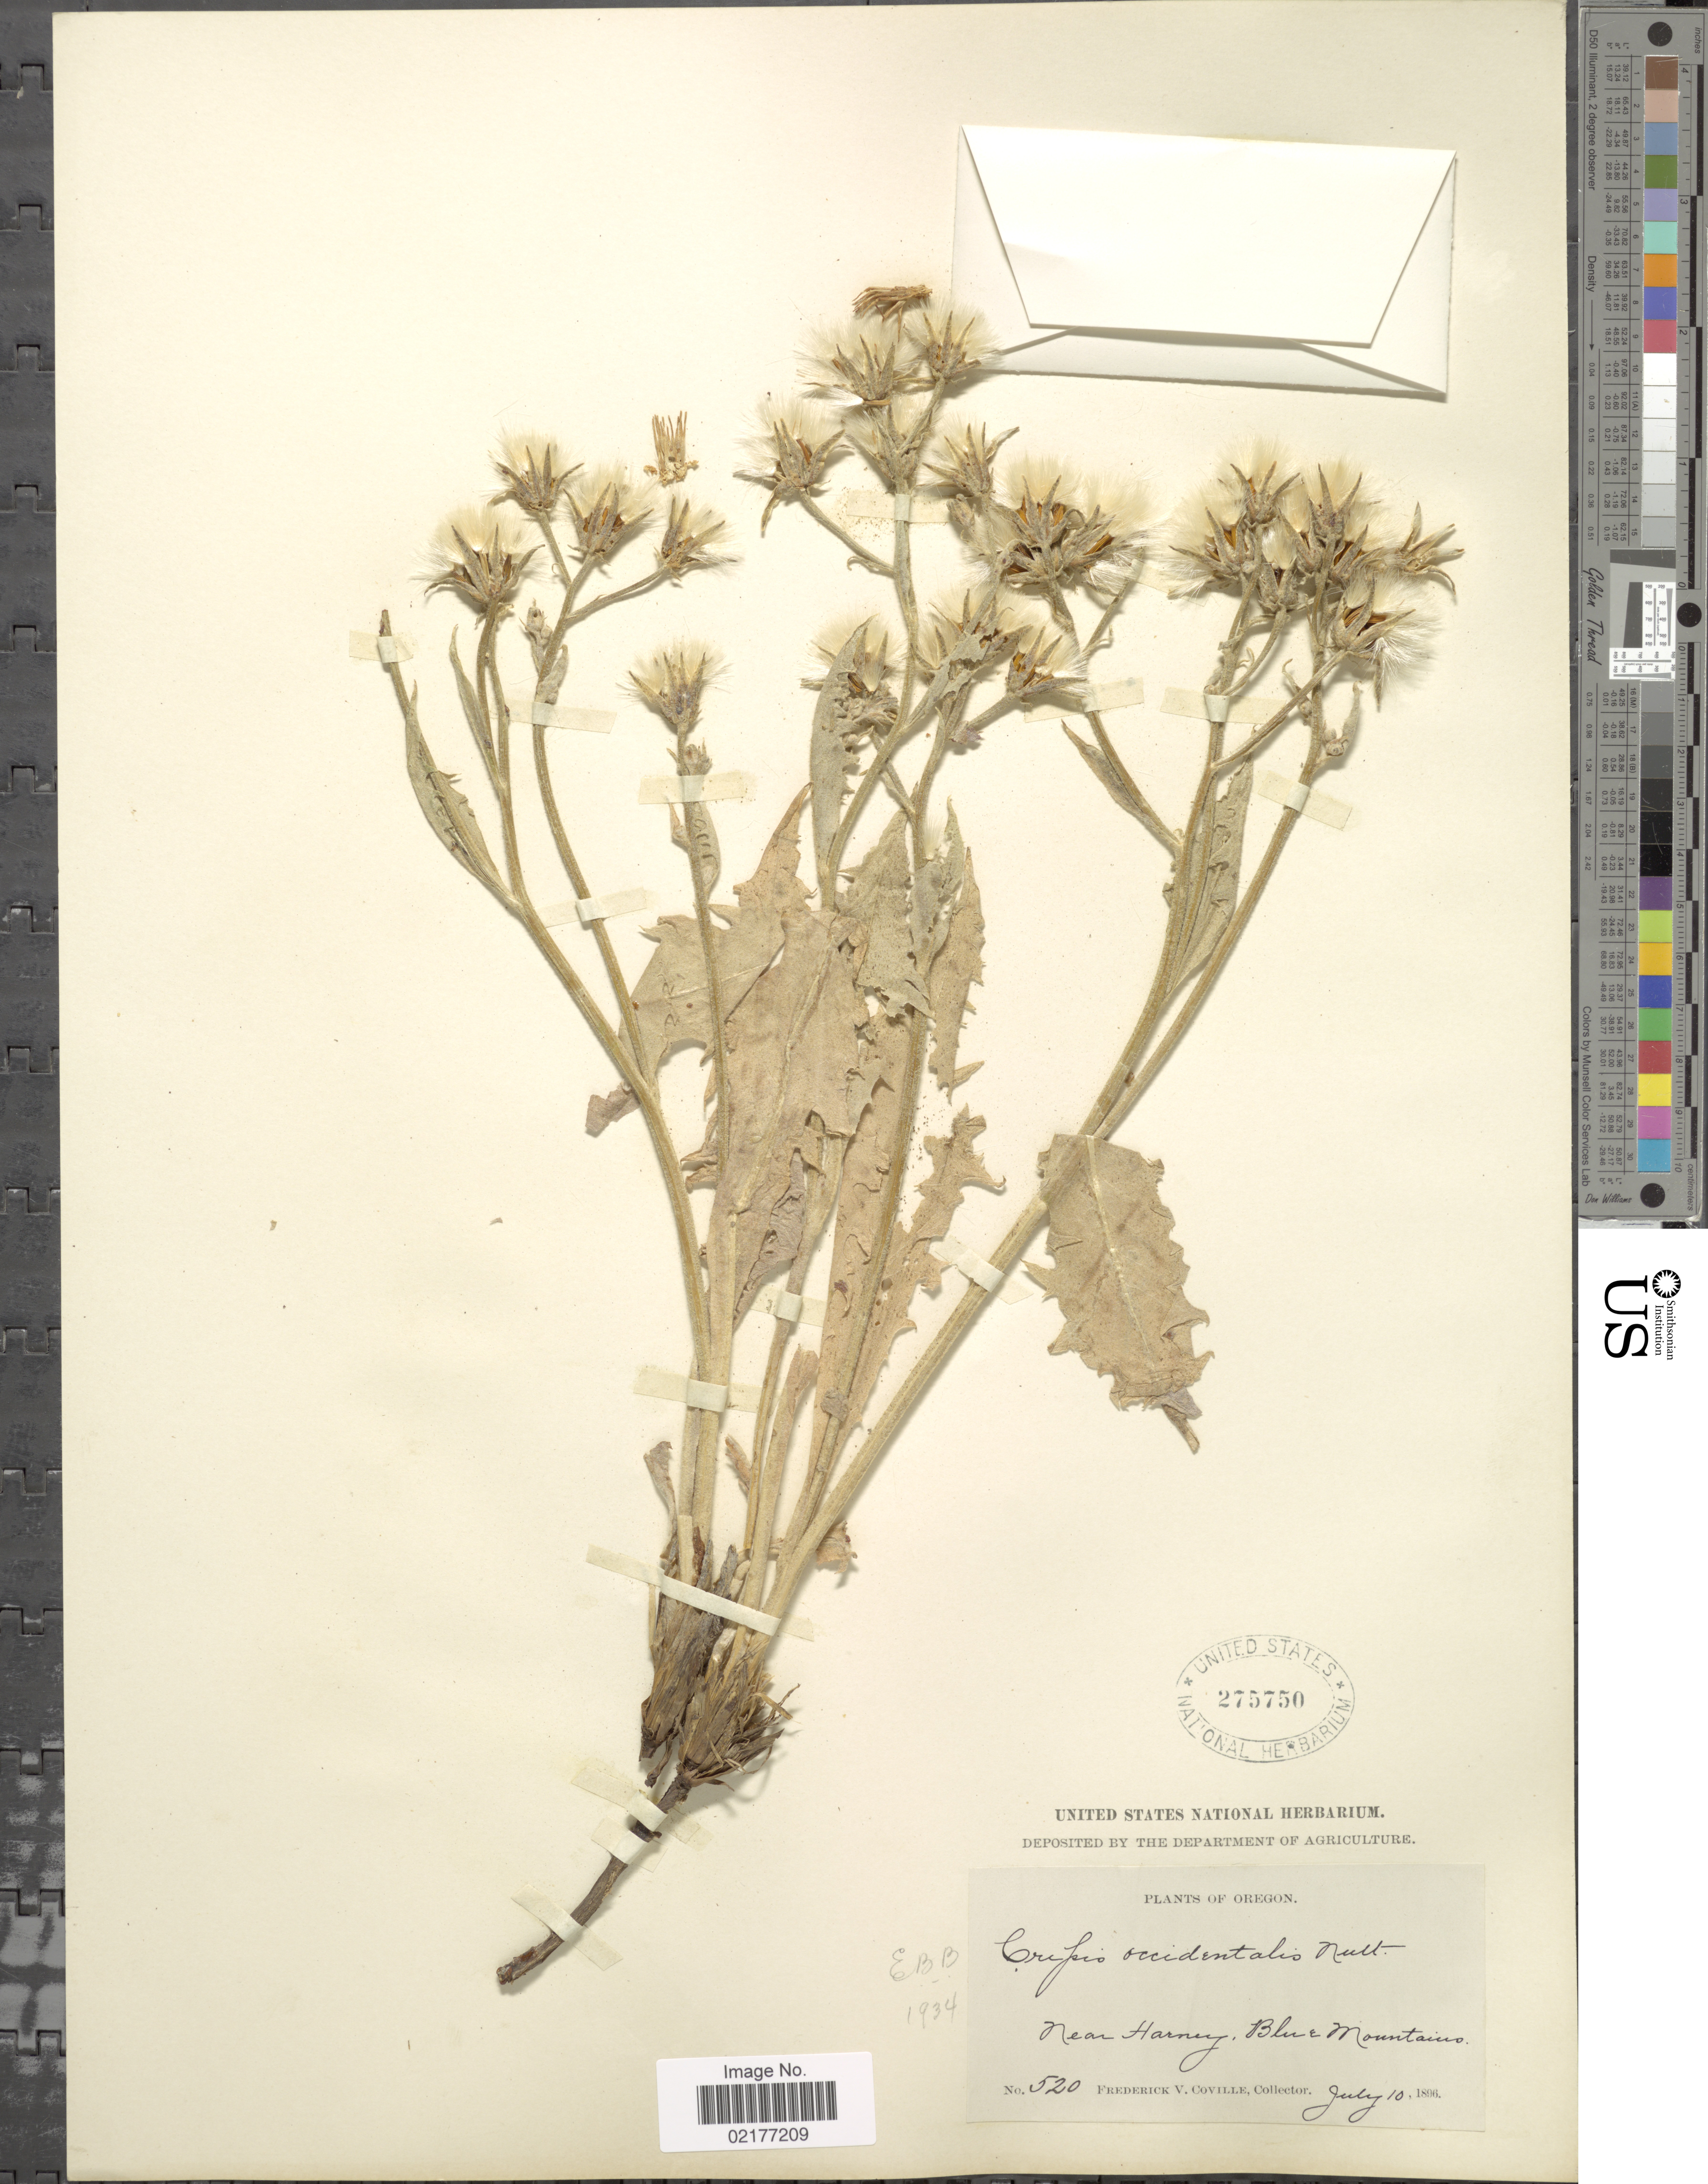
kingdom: Plantae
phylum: Tracheophyta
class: Magnoliopsida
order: Asterales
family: Asteraceae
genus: Crepis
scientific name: Crepis occidentalis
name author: Nutt.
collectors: F. V. Coville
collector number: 520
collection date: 1896-07-10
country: United States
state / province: Oregon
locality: Near Harney, Blue Mountains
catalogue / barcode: US 275750